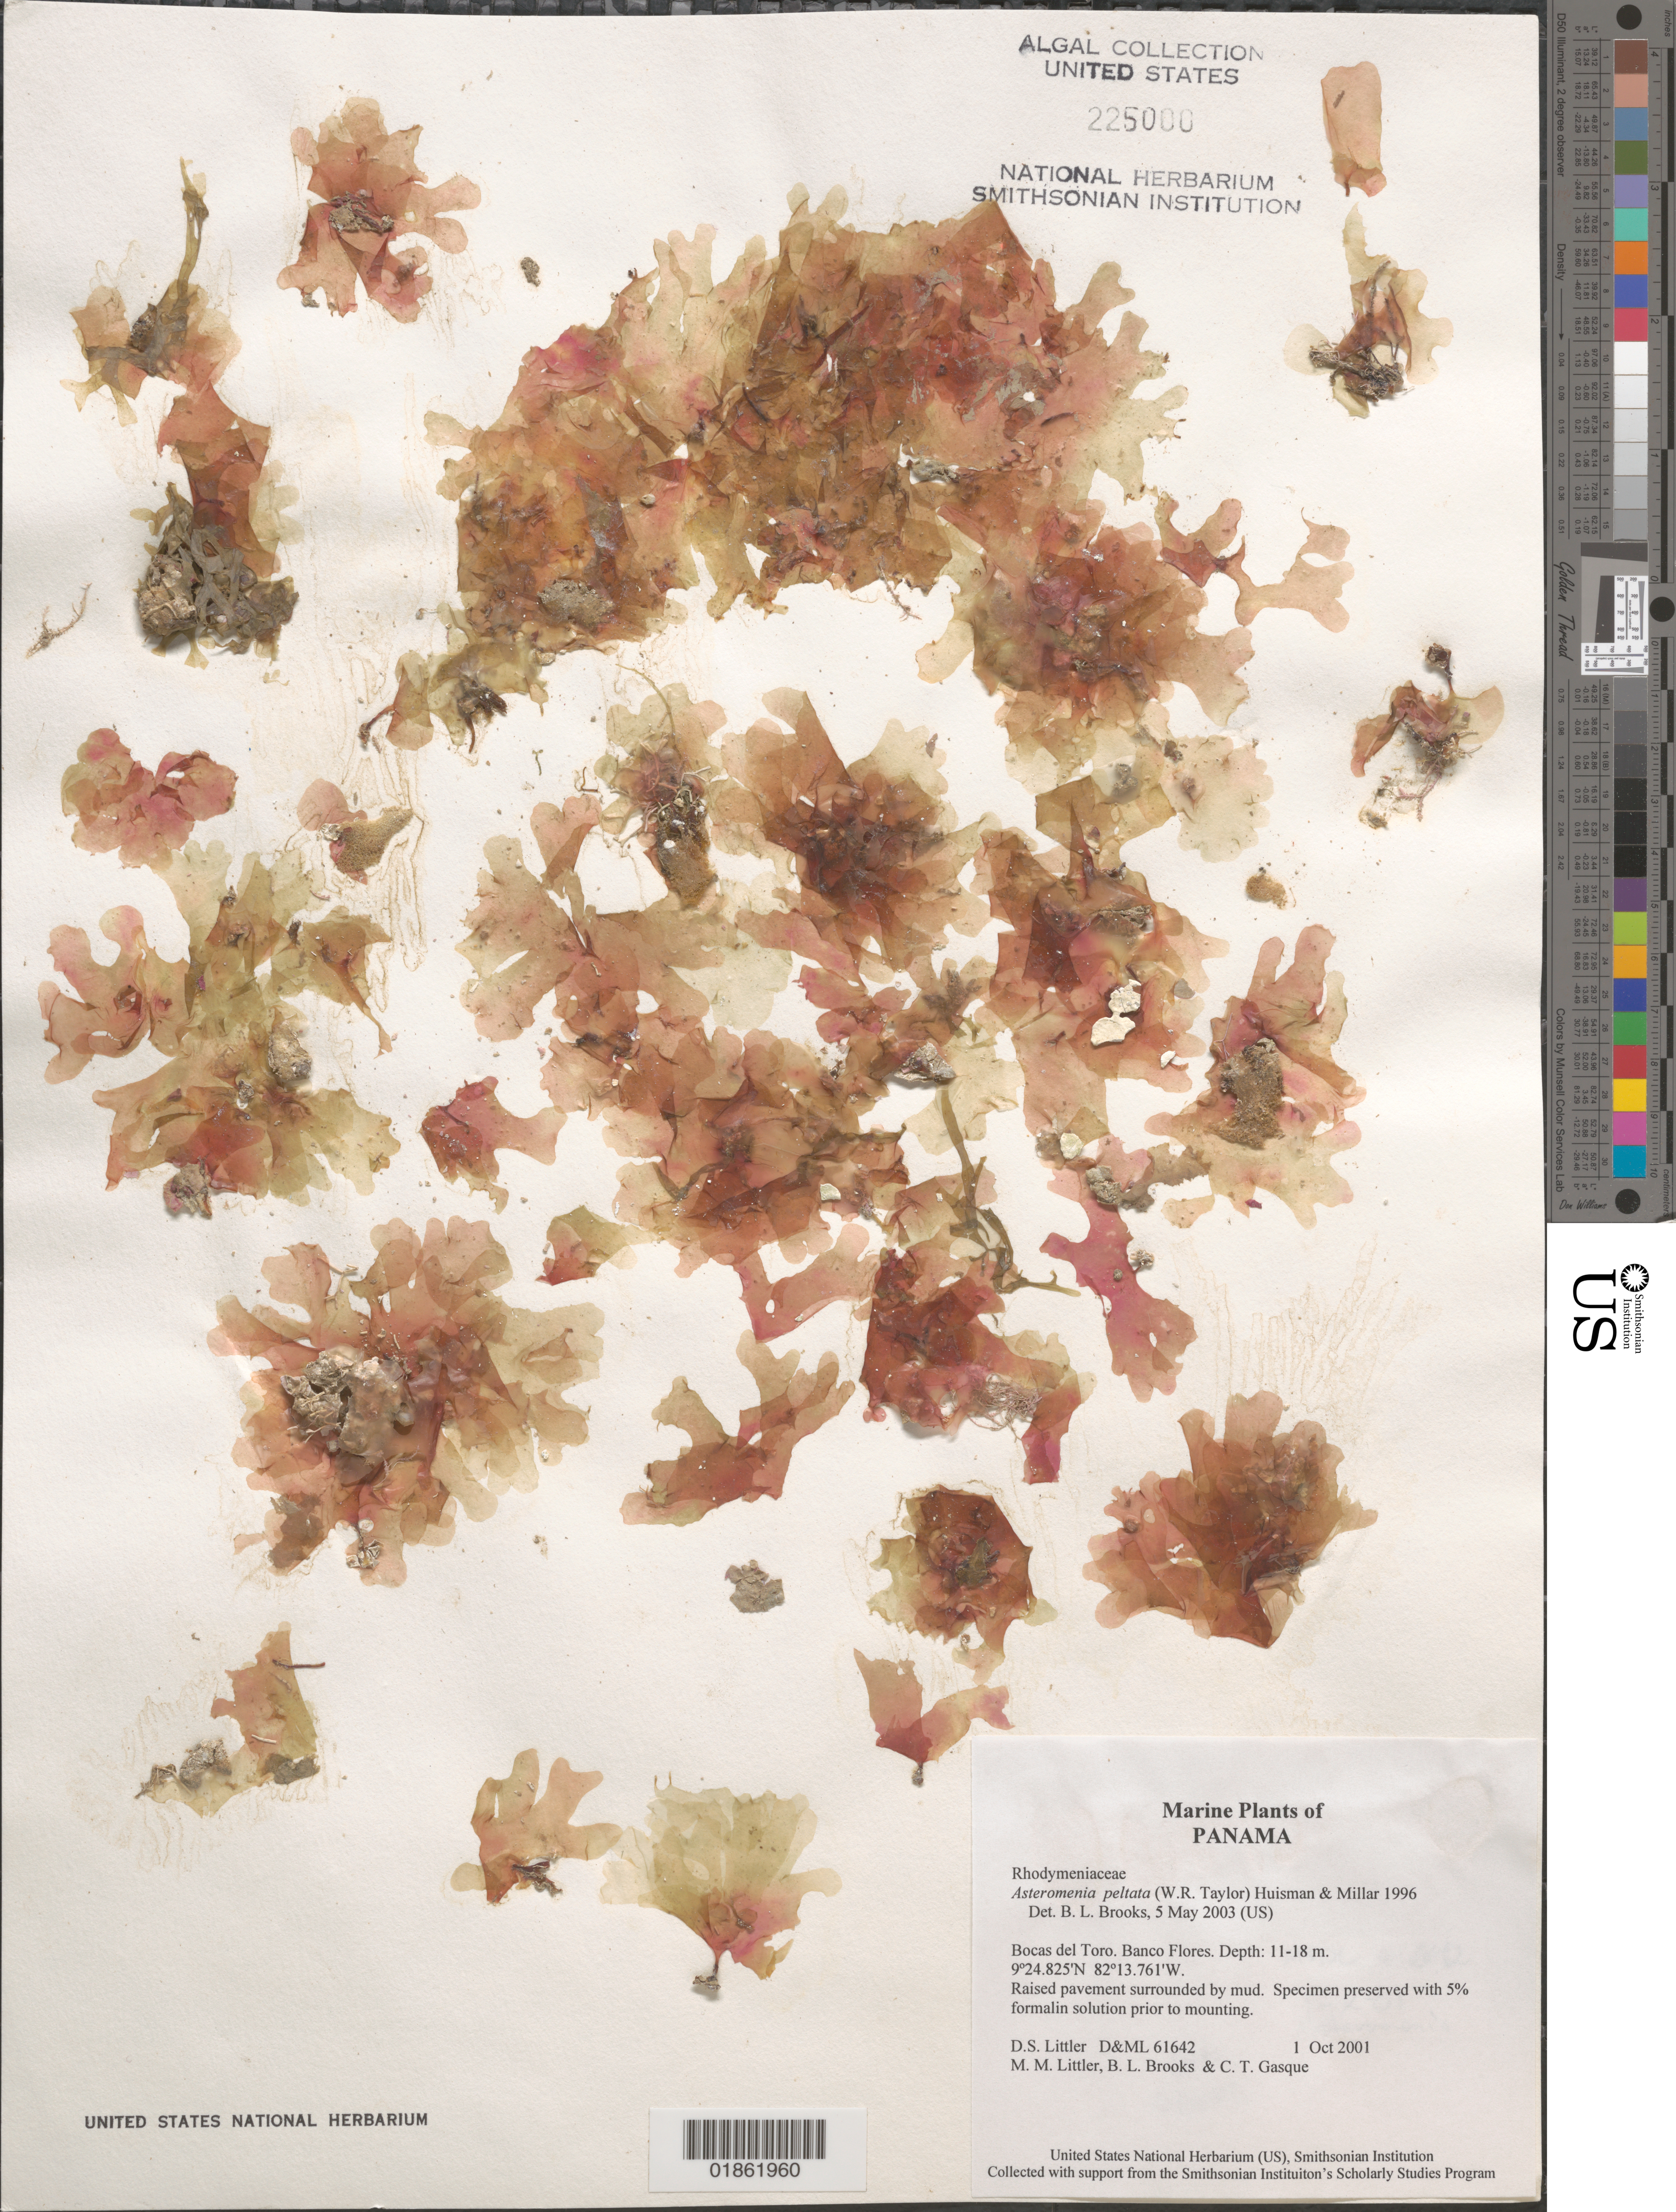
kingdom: Plantae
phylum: Rhodophyta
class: Florideophyceae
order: Rhodymeniales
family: Hymenocladiaceae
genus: Asteromenia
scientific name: Asteromenia sp.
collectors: D. S. Littler, M. M. Littler & C. Gasque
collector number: D&ML 61642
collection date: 2001-10-01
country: Panama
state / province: Bocas del Toro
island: Colón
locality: Isla Colón. Bocas del Toro. Banco Flores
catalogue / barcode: US 225000